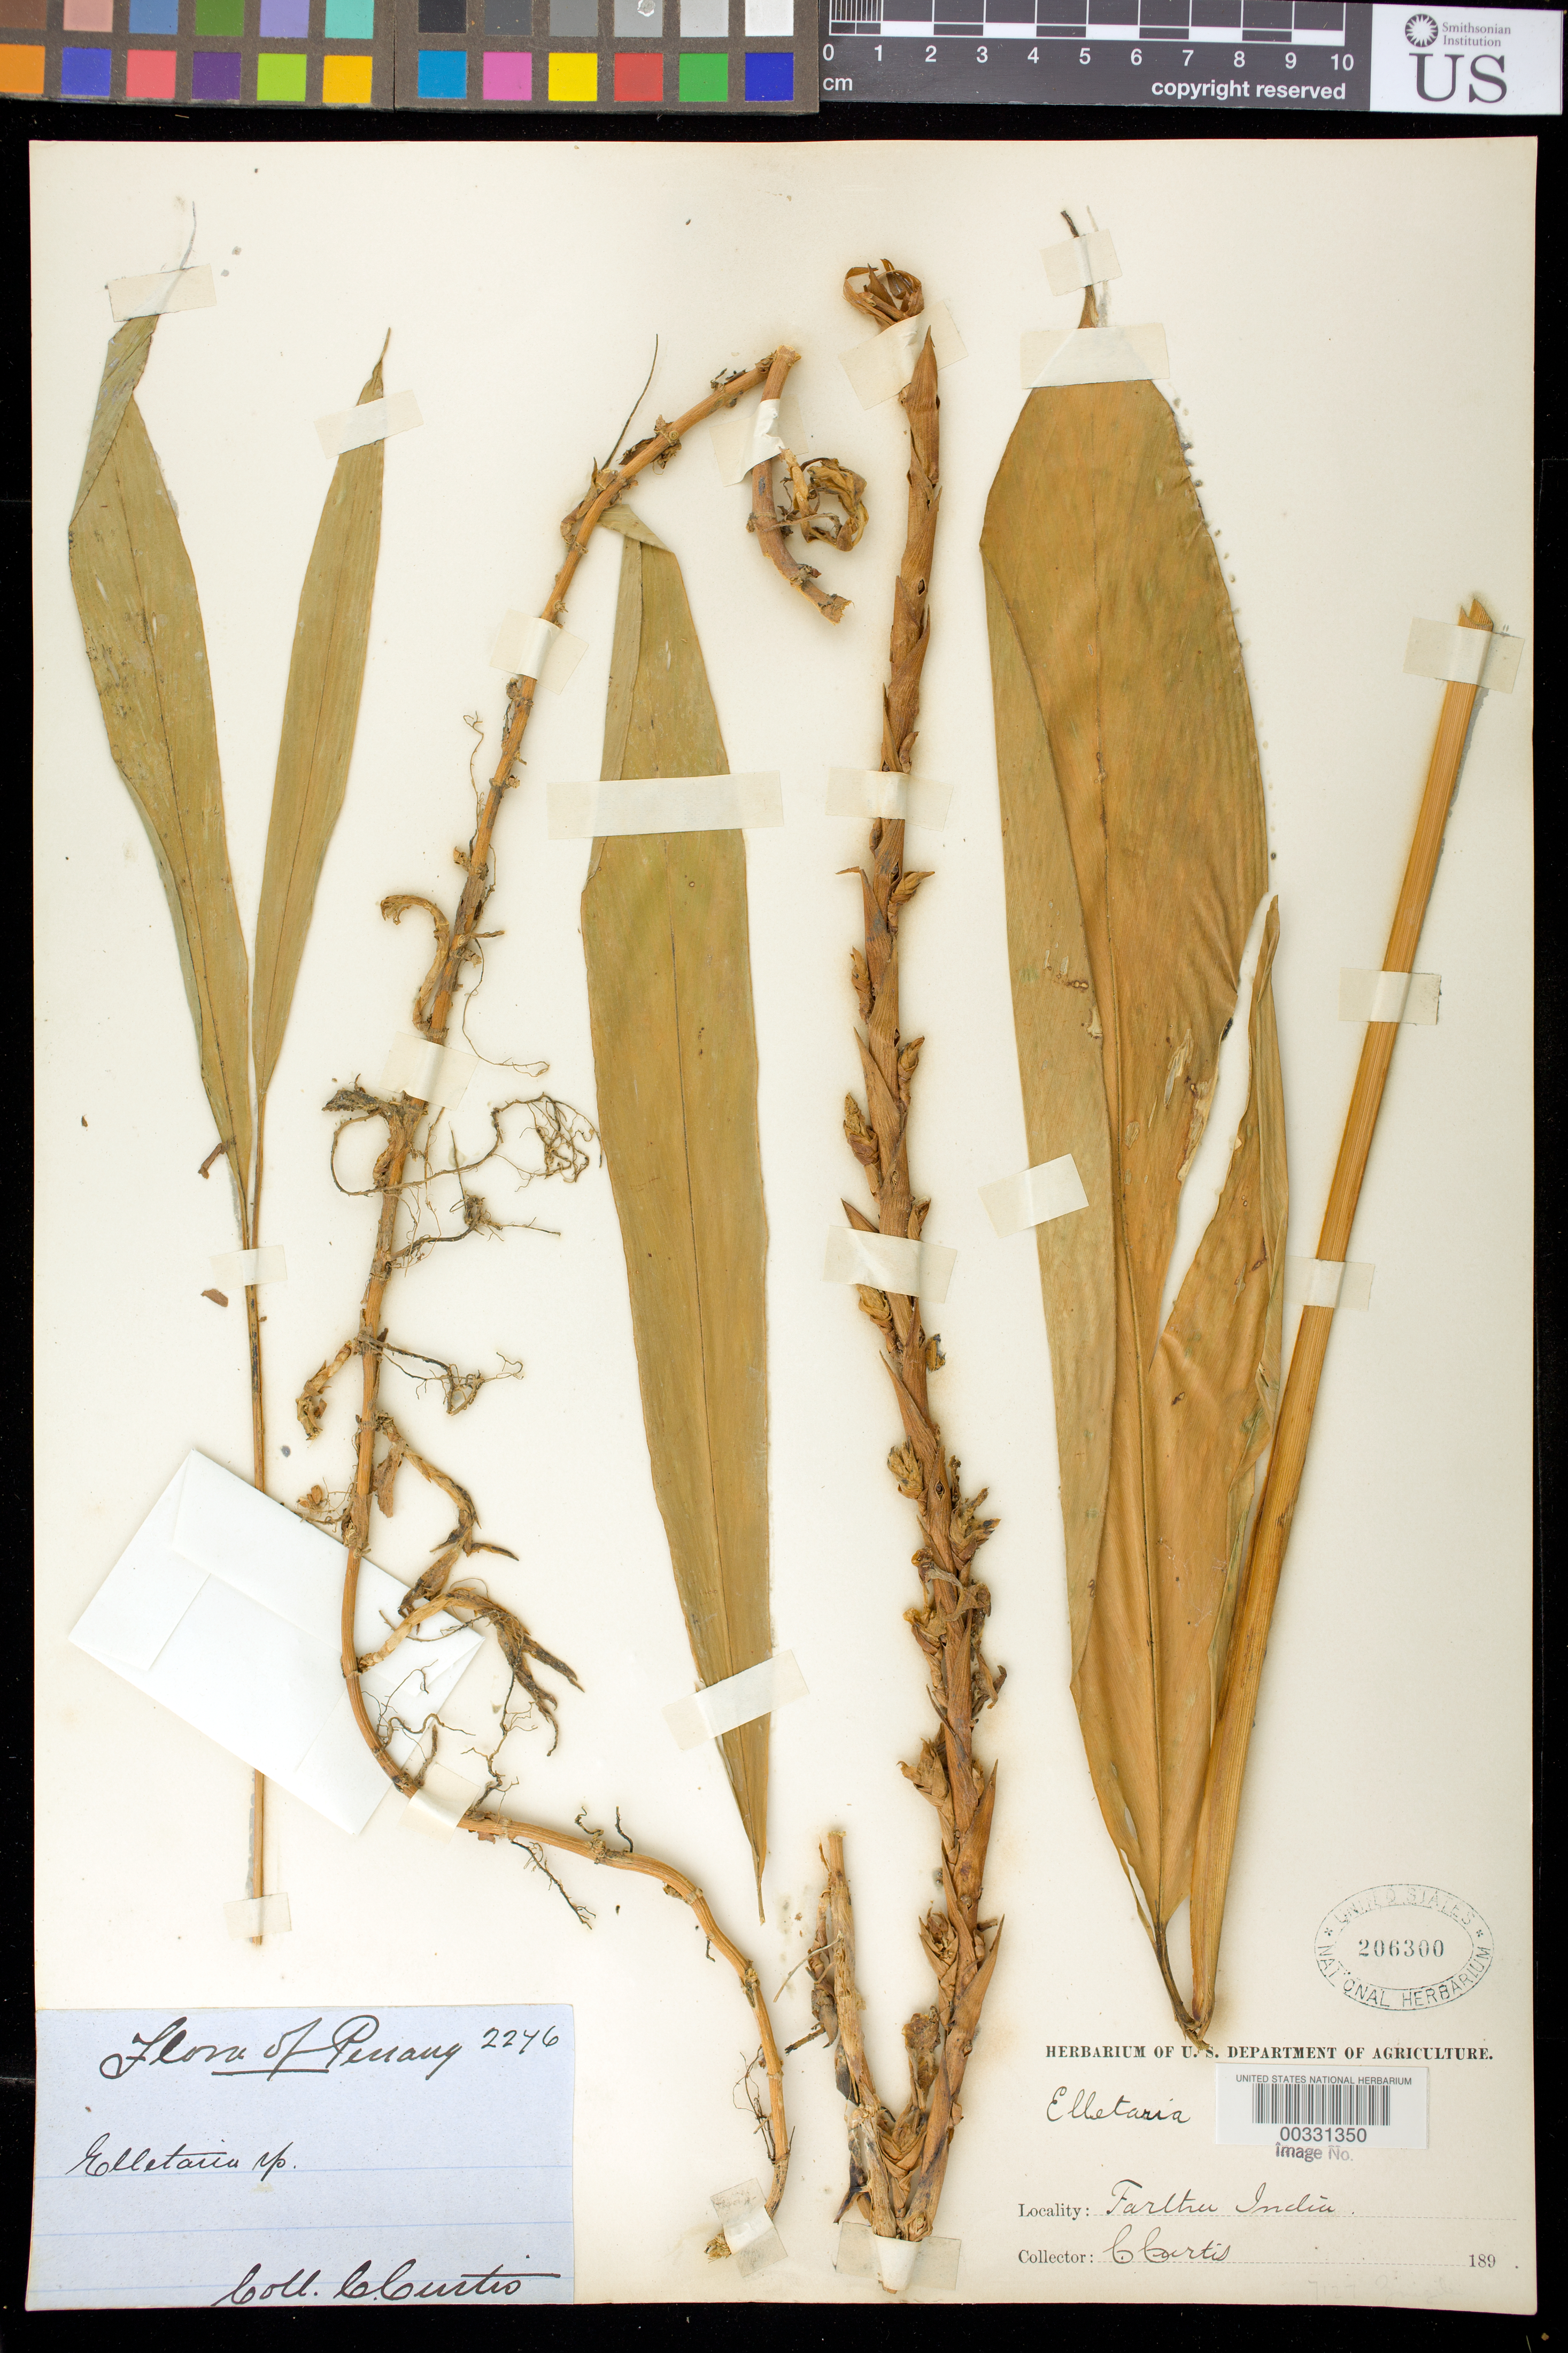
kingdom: Plantae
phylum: Tracheophyta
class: Liliopsida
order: Zingiberales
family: Zingiberaceae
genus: Elettaria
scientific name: Elettaria cardamomum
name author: (L.) Maton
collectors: C. Curtis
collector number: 2246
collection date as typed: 189-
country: Malaysia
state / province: Pulau Pinang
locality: Penang. Farther India.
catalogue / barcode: US 206300